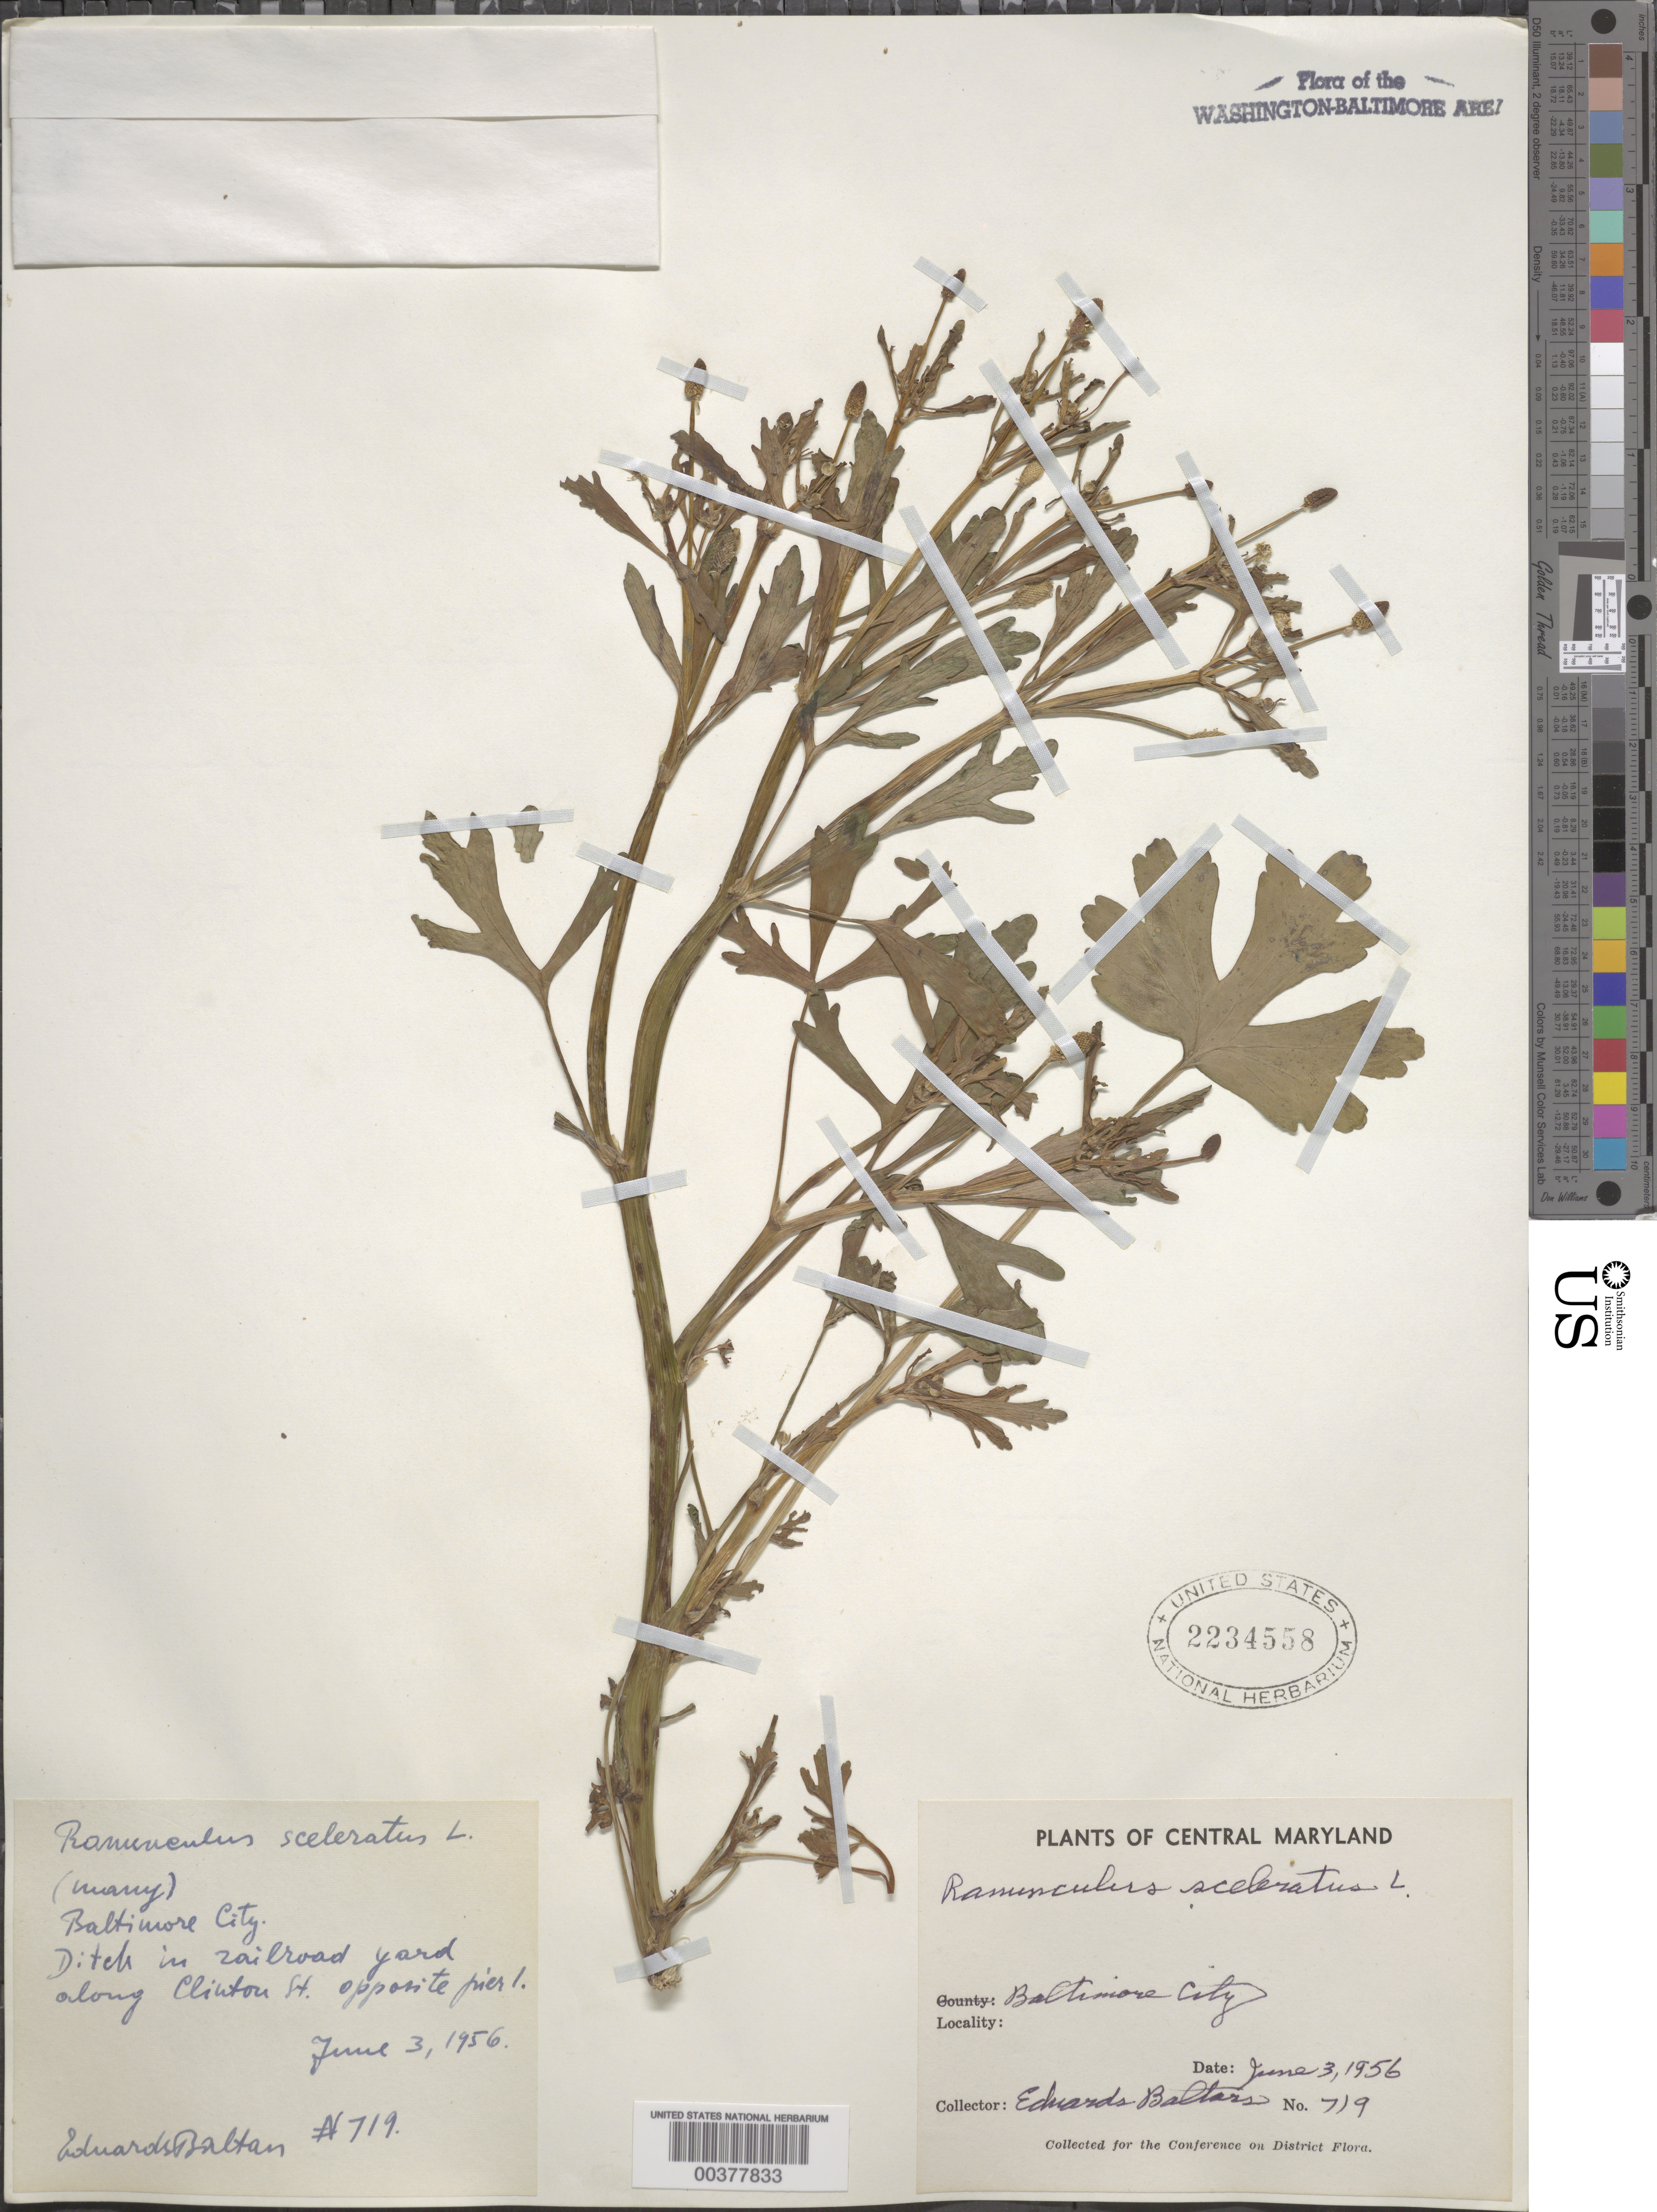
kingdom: Plantae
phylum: Tracheophyta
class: Magnoliopsida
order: Ranunculales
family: Ranunculaceae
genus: Ranunculus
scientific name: Ranunculus sceleratus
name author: L.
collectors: E. Baltars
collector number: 719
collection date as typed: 03 Jun 1956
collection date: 1956-06-03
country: United States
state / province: Maryland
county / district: City of Baltimore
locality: Baltimore, Clinton St.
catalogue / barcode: US 2234558